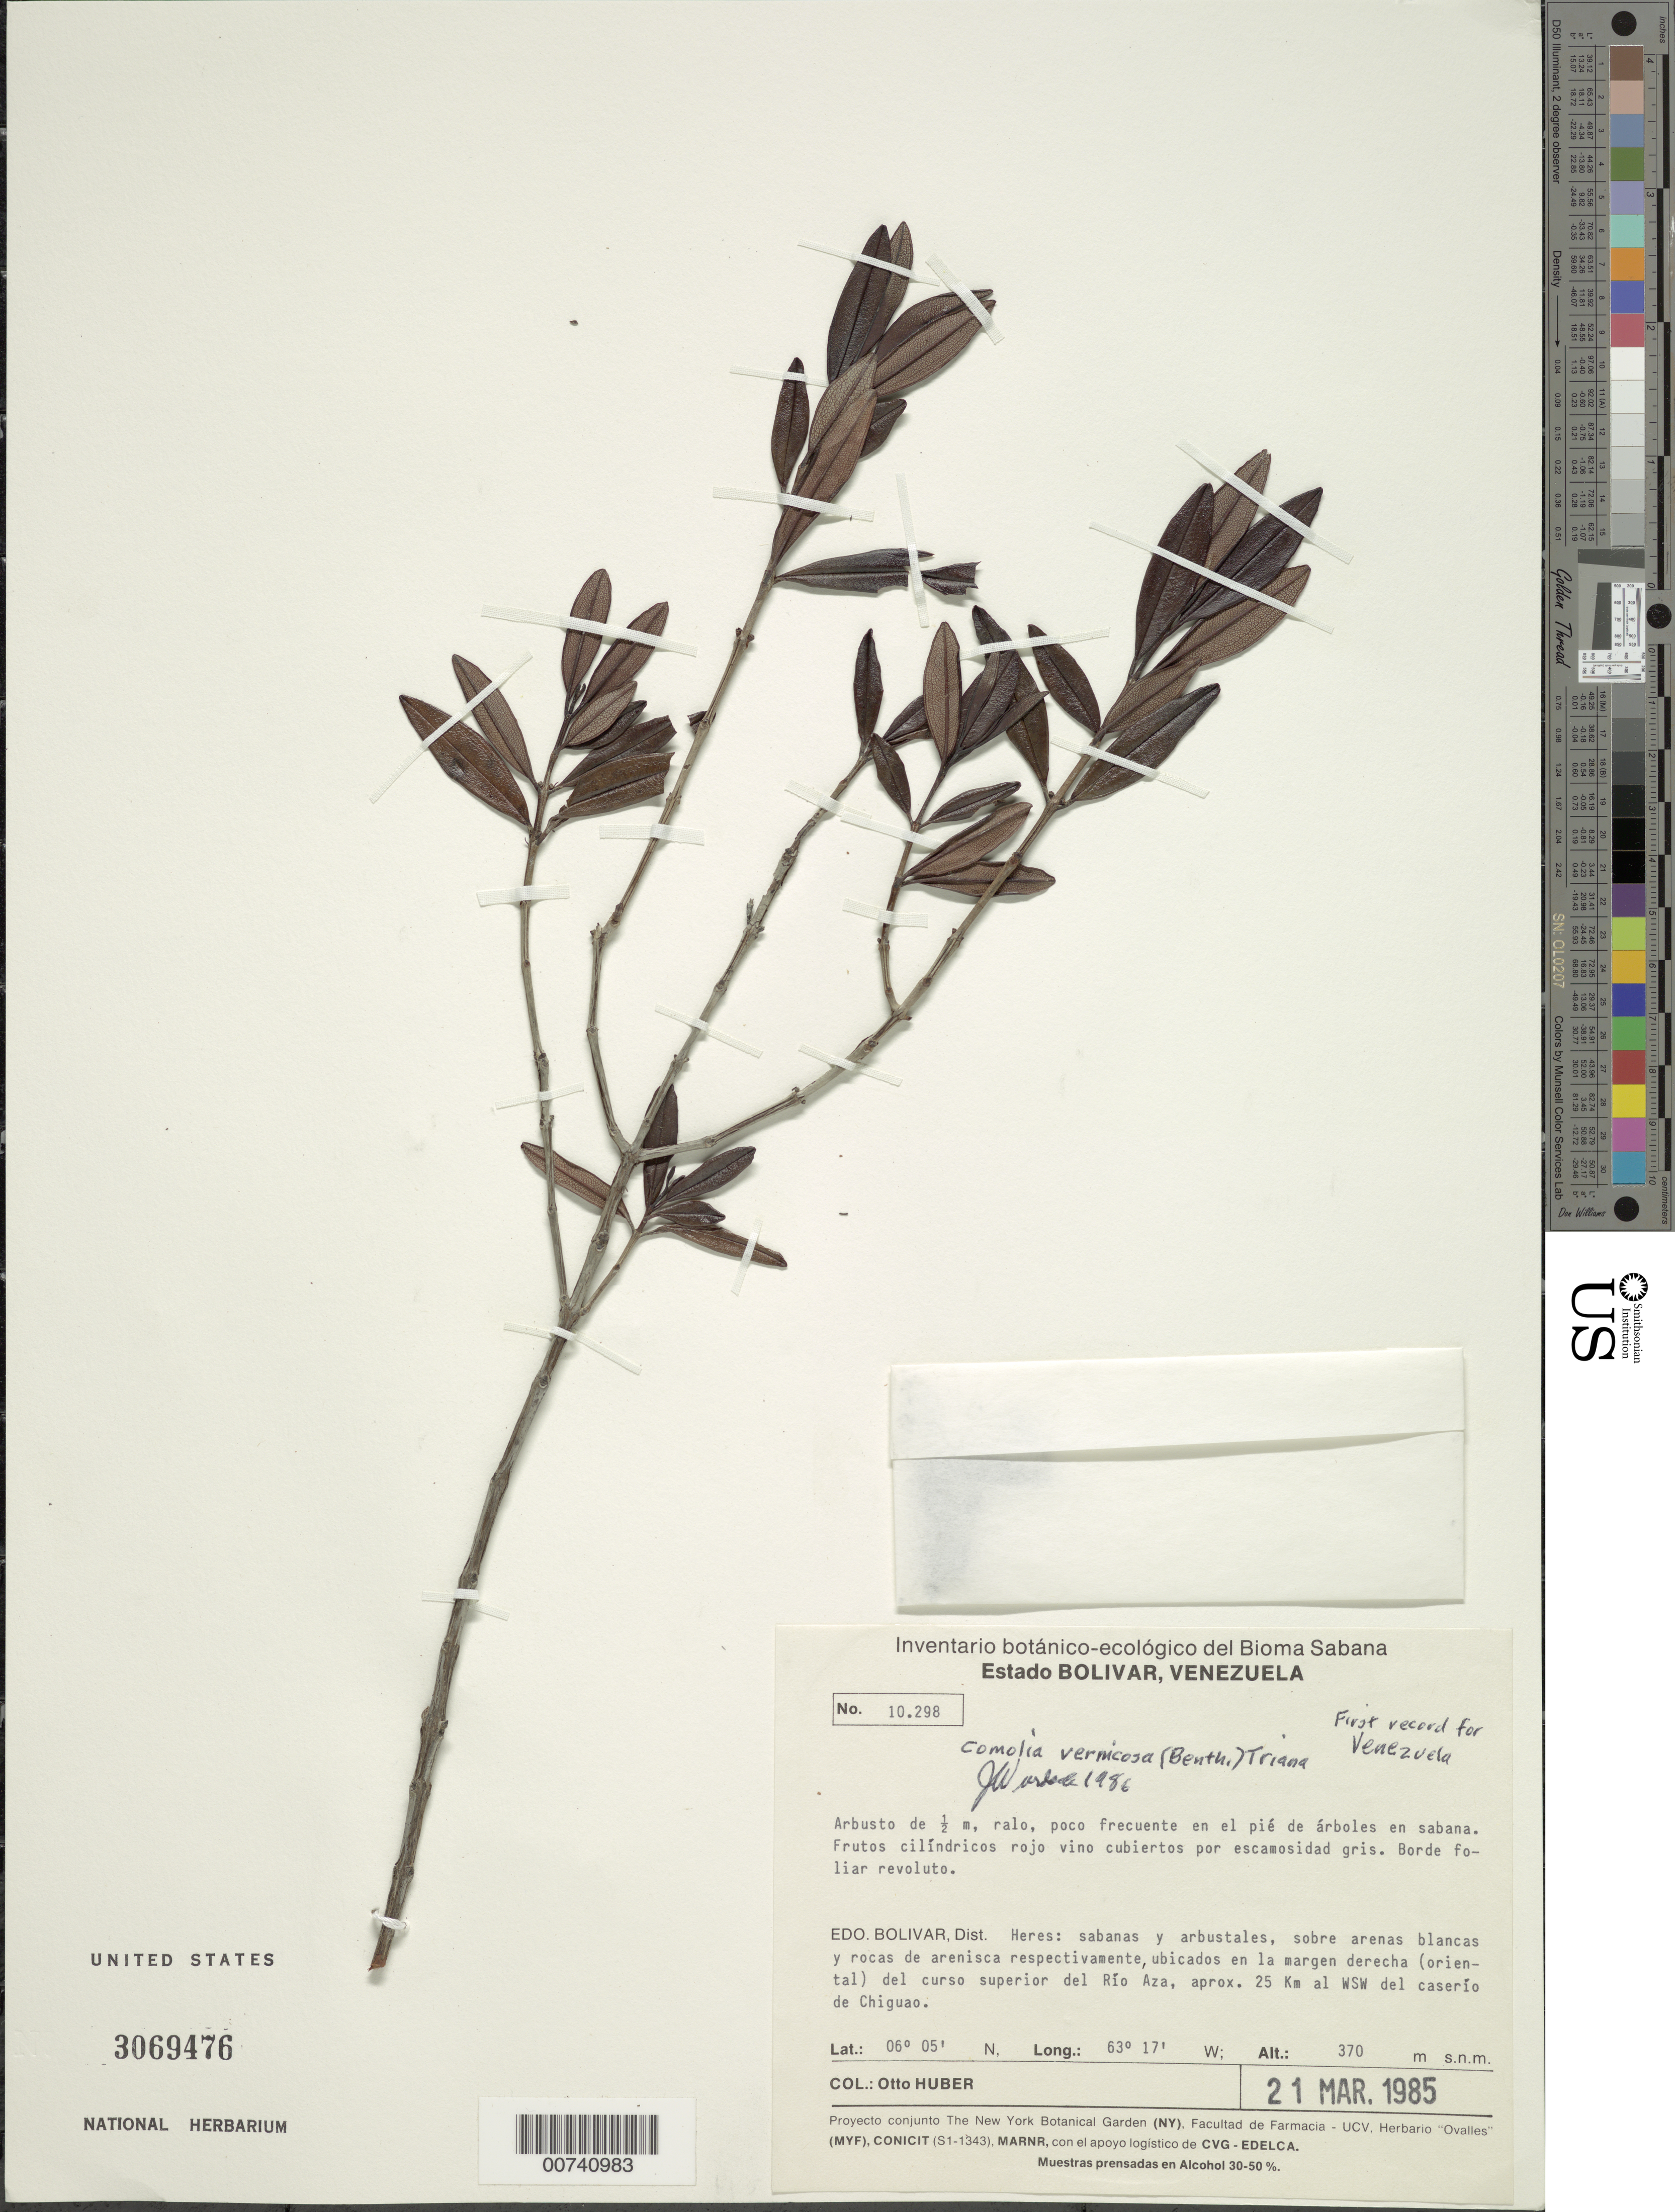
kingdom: Plantae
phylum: Tracheophyta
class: Magnoliopsida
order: Myrtales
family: Melastomataceae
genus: Leiostegia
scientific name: Leiostegia vernicosa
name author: Benth.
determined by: Nunes da Silva, Diego, (RB), Jardim Botanico do Rio de Janeiro - Herbario (BRAZIL)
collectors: O. Huber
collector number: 10298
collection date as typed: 21-Mar-85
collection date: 1985-03-21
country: Venezuela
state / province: Bolívar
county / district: Heres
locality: Río Aza, 25 km WSW del caserío de Chiguao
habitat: En el pié de arboles en sabana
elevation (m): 370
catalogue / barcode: US 3069476